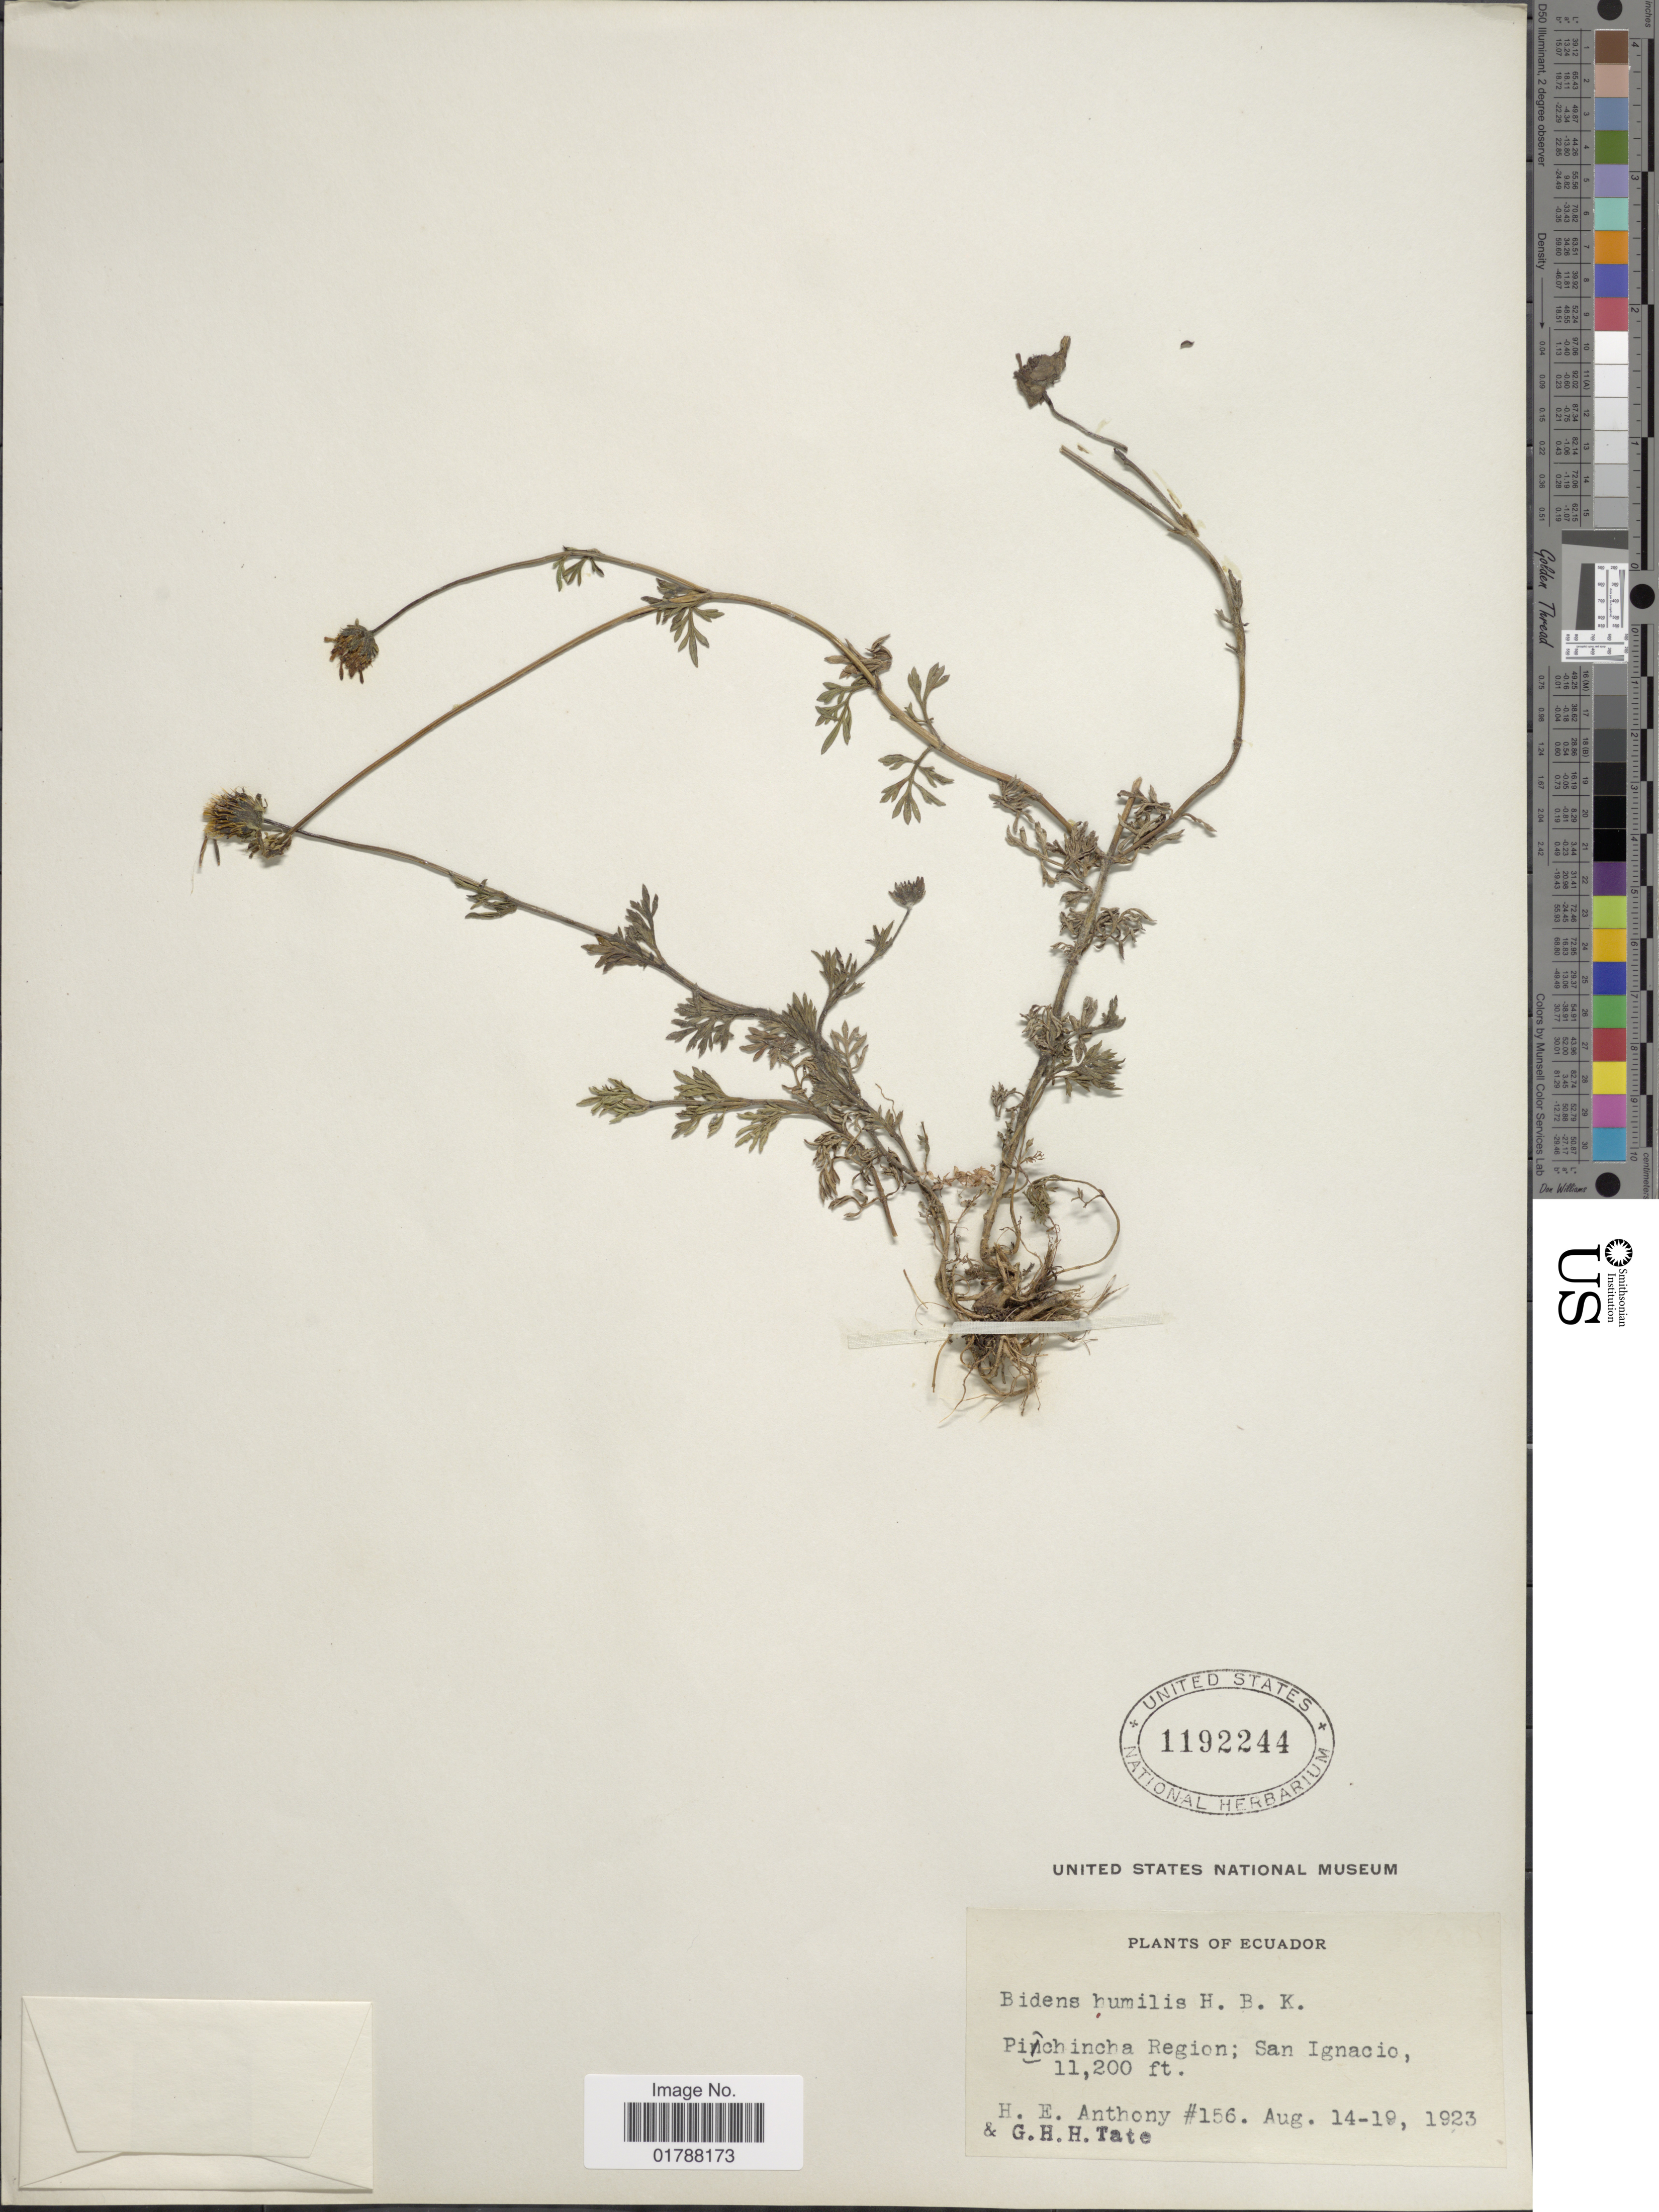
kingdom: Plantae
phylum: Tracheophyta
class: Magnoliopsida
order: Asterales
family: Asteraceae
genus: Bidens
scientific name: Bidens andicola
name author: Kunth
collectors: H. E. Anthony & G. H. H.Tate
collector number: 156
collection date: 1923-08-14/1923-08-19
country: Ecuador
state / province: Pichincha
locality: Sam Ignacio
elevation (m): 3414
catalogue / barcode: US 1192244